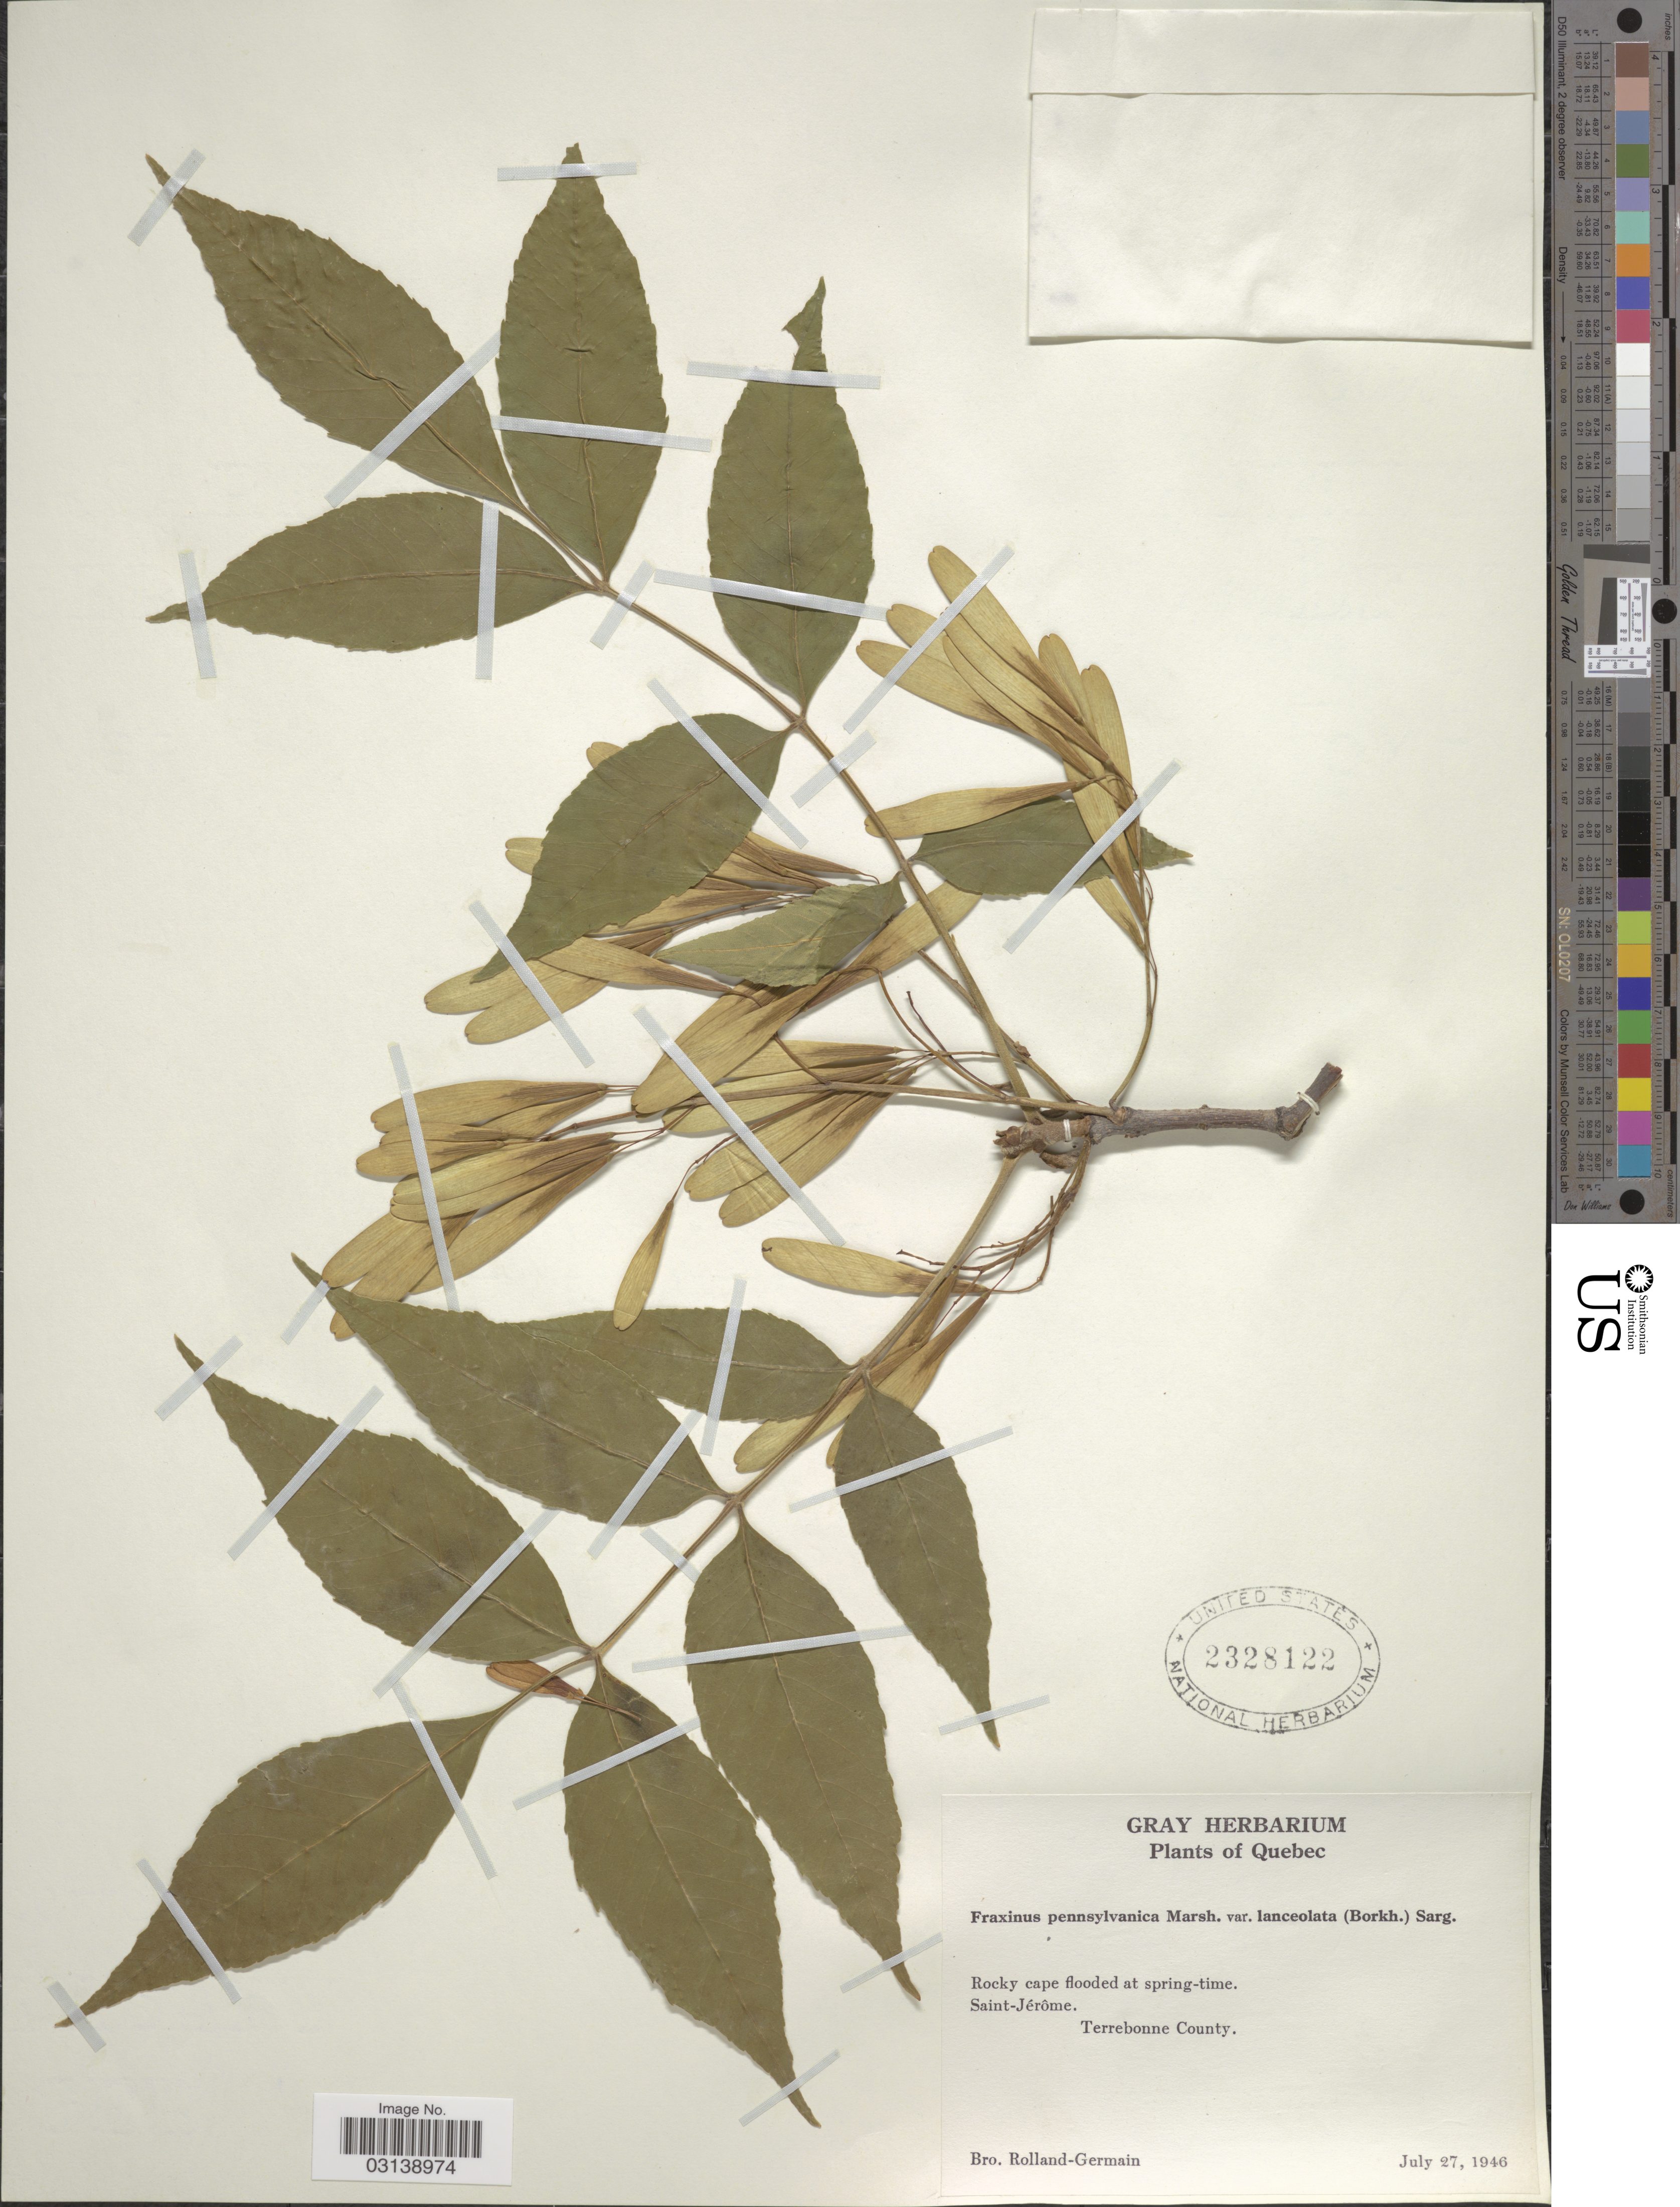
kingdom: Plantae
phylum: Tracheophyta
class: Magnoliopsida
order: Lamiales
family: Oleaceae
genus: Fraxinus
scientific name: Fraxinus pennsylvanica var. pubescens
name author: (Lam.) Lingelsh.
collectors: Rolland-Germain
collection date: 1946-07-27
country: Canada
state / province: Quebec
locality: Saint-Jérôme. Terrebonne County.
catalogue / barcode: US 2328122